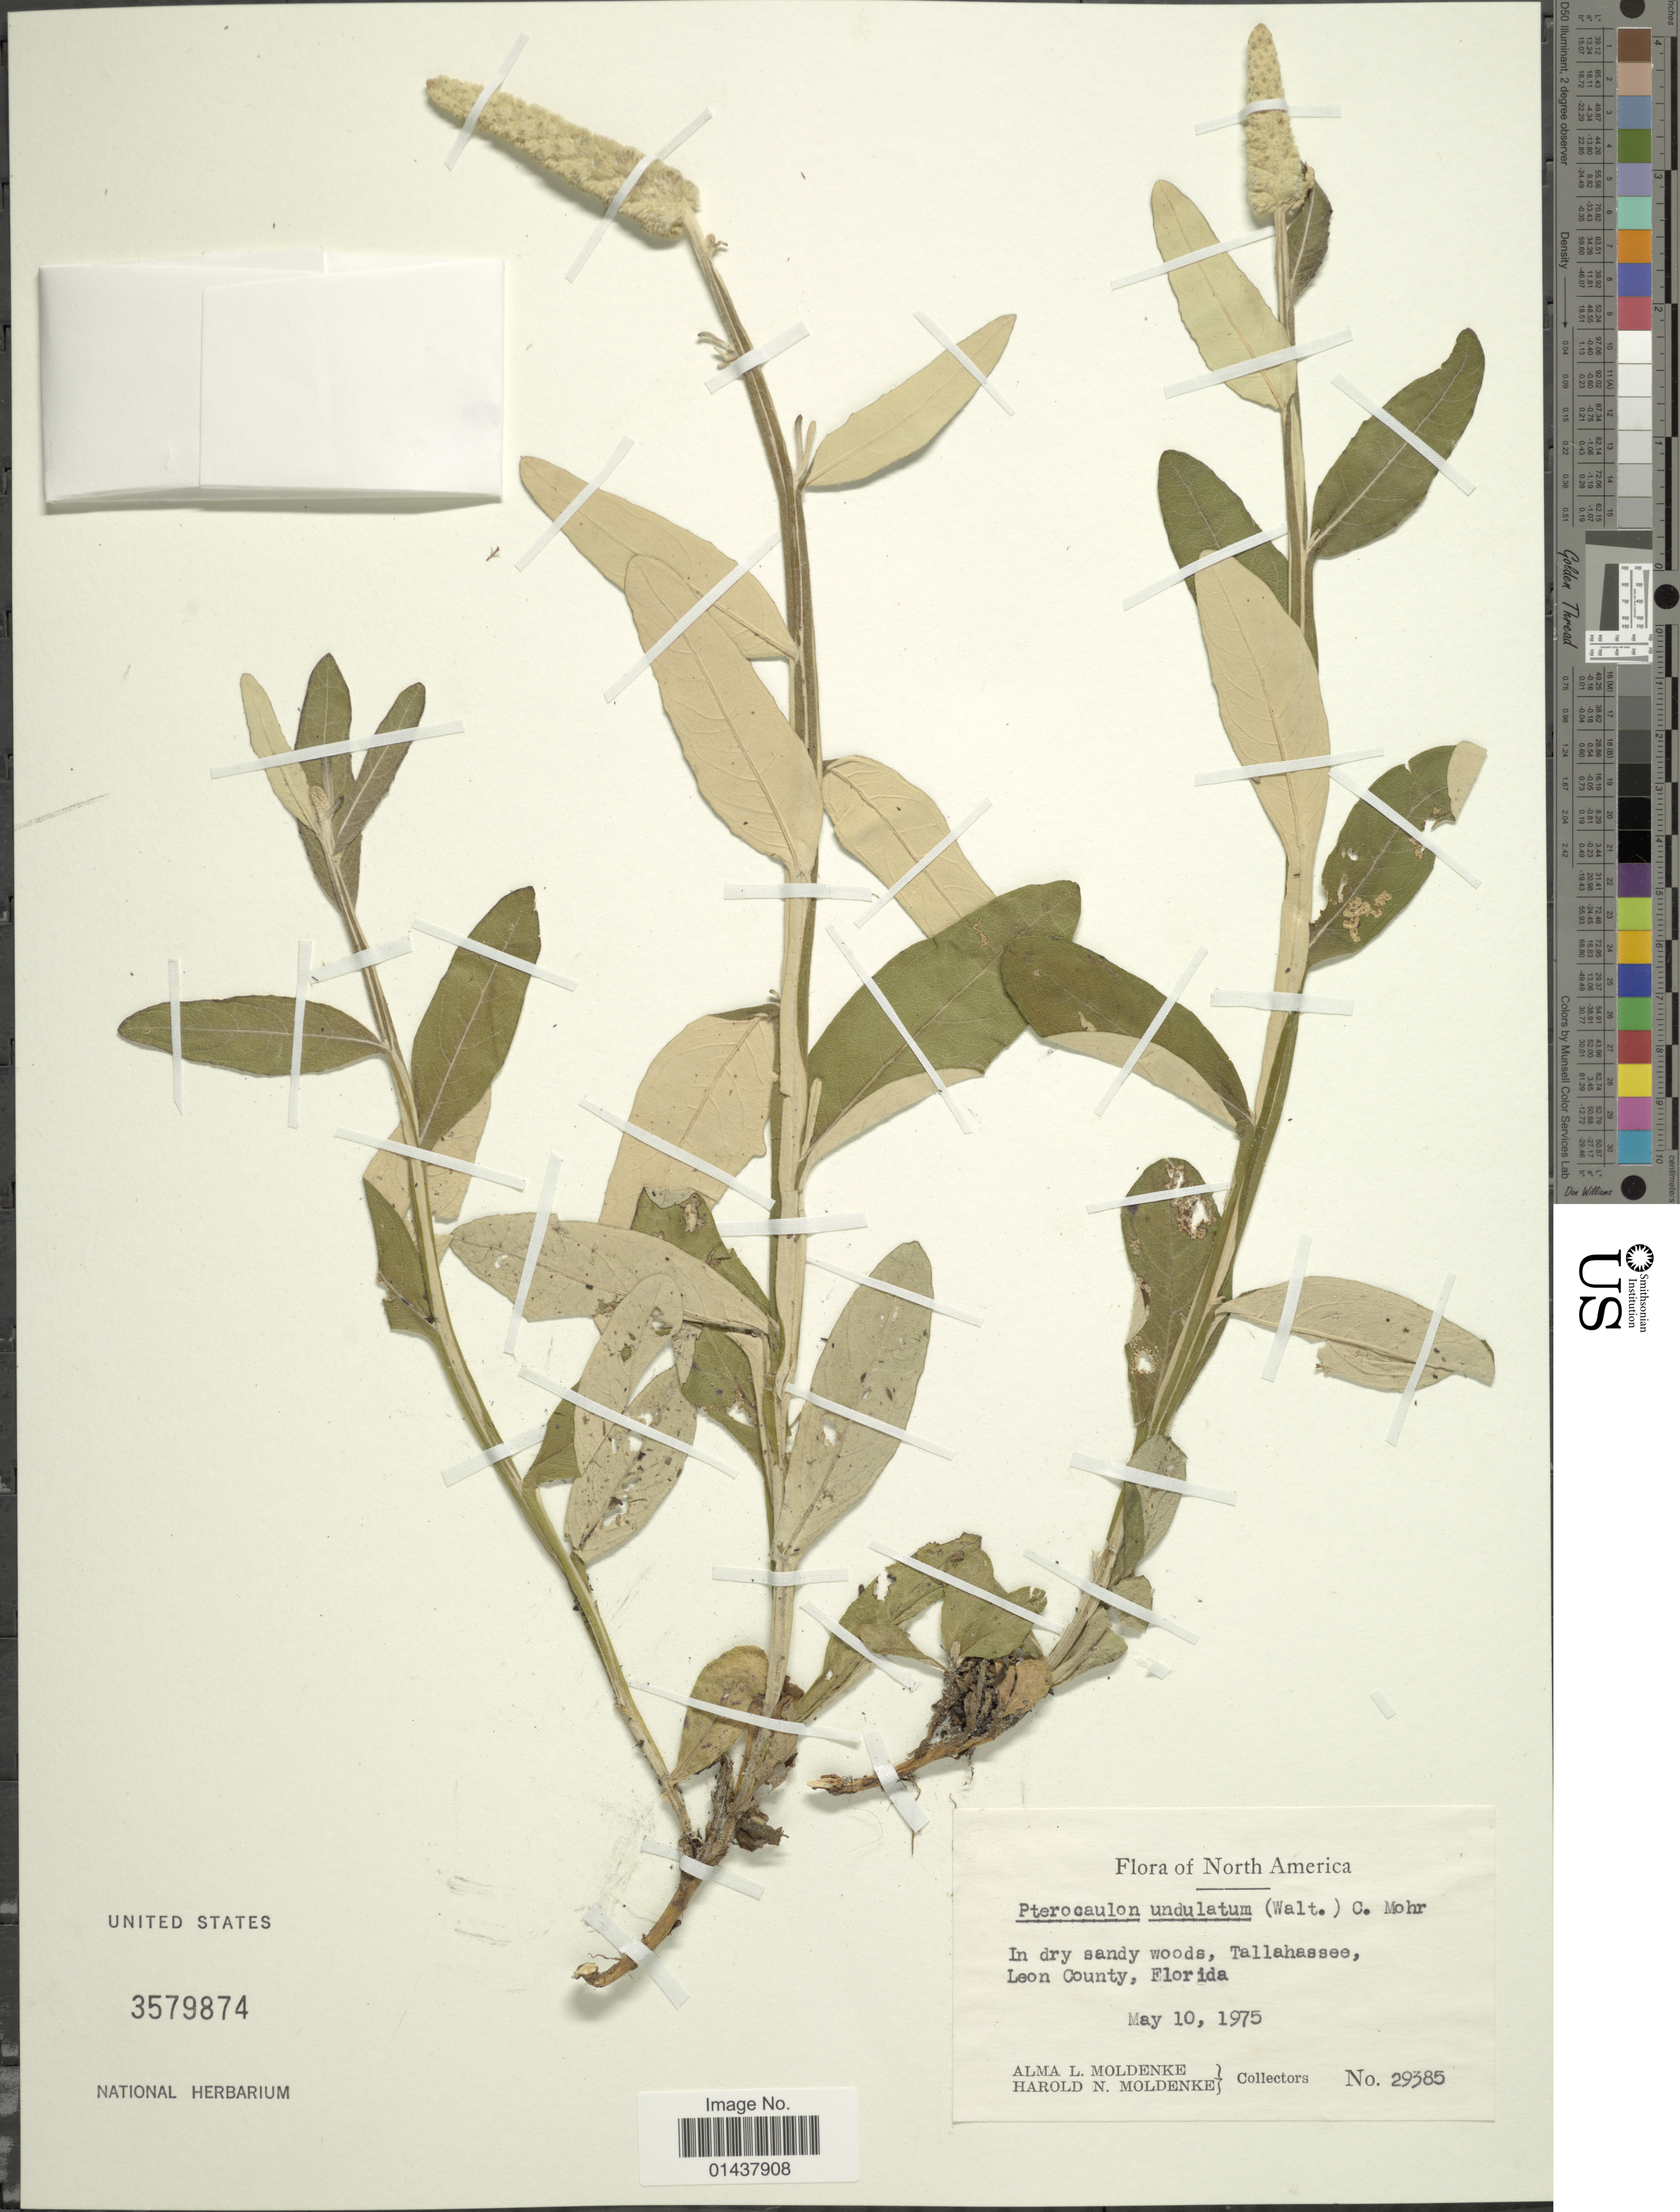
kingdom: Plantae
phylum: Tracheophyta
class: Magnoliopsida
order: Asterales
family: Asteraceae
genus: Pterocaulon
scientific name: Pterocaulon undulatum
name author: C. Mohr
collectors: A. L. Moldenke & H. N. Moldenke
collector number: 29385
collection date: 1975-05-10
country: United States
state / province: Florida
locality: Tallahassee, Leon County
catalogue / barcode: US 3579874